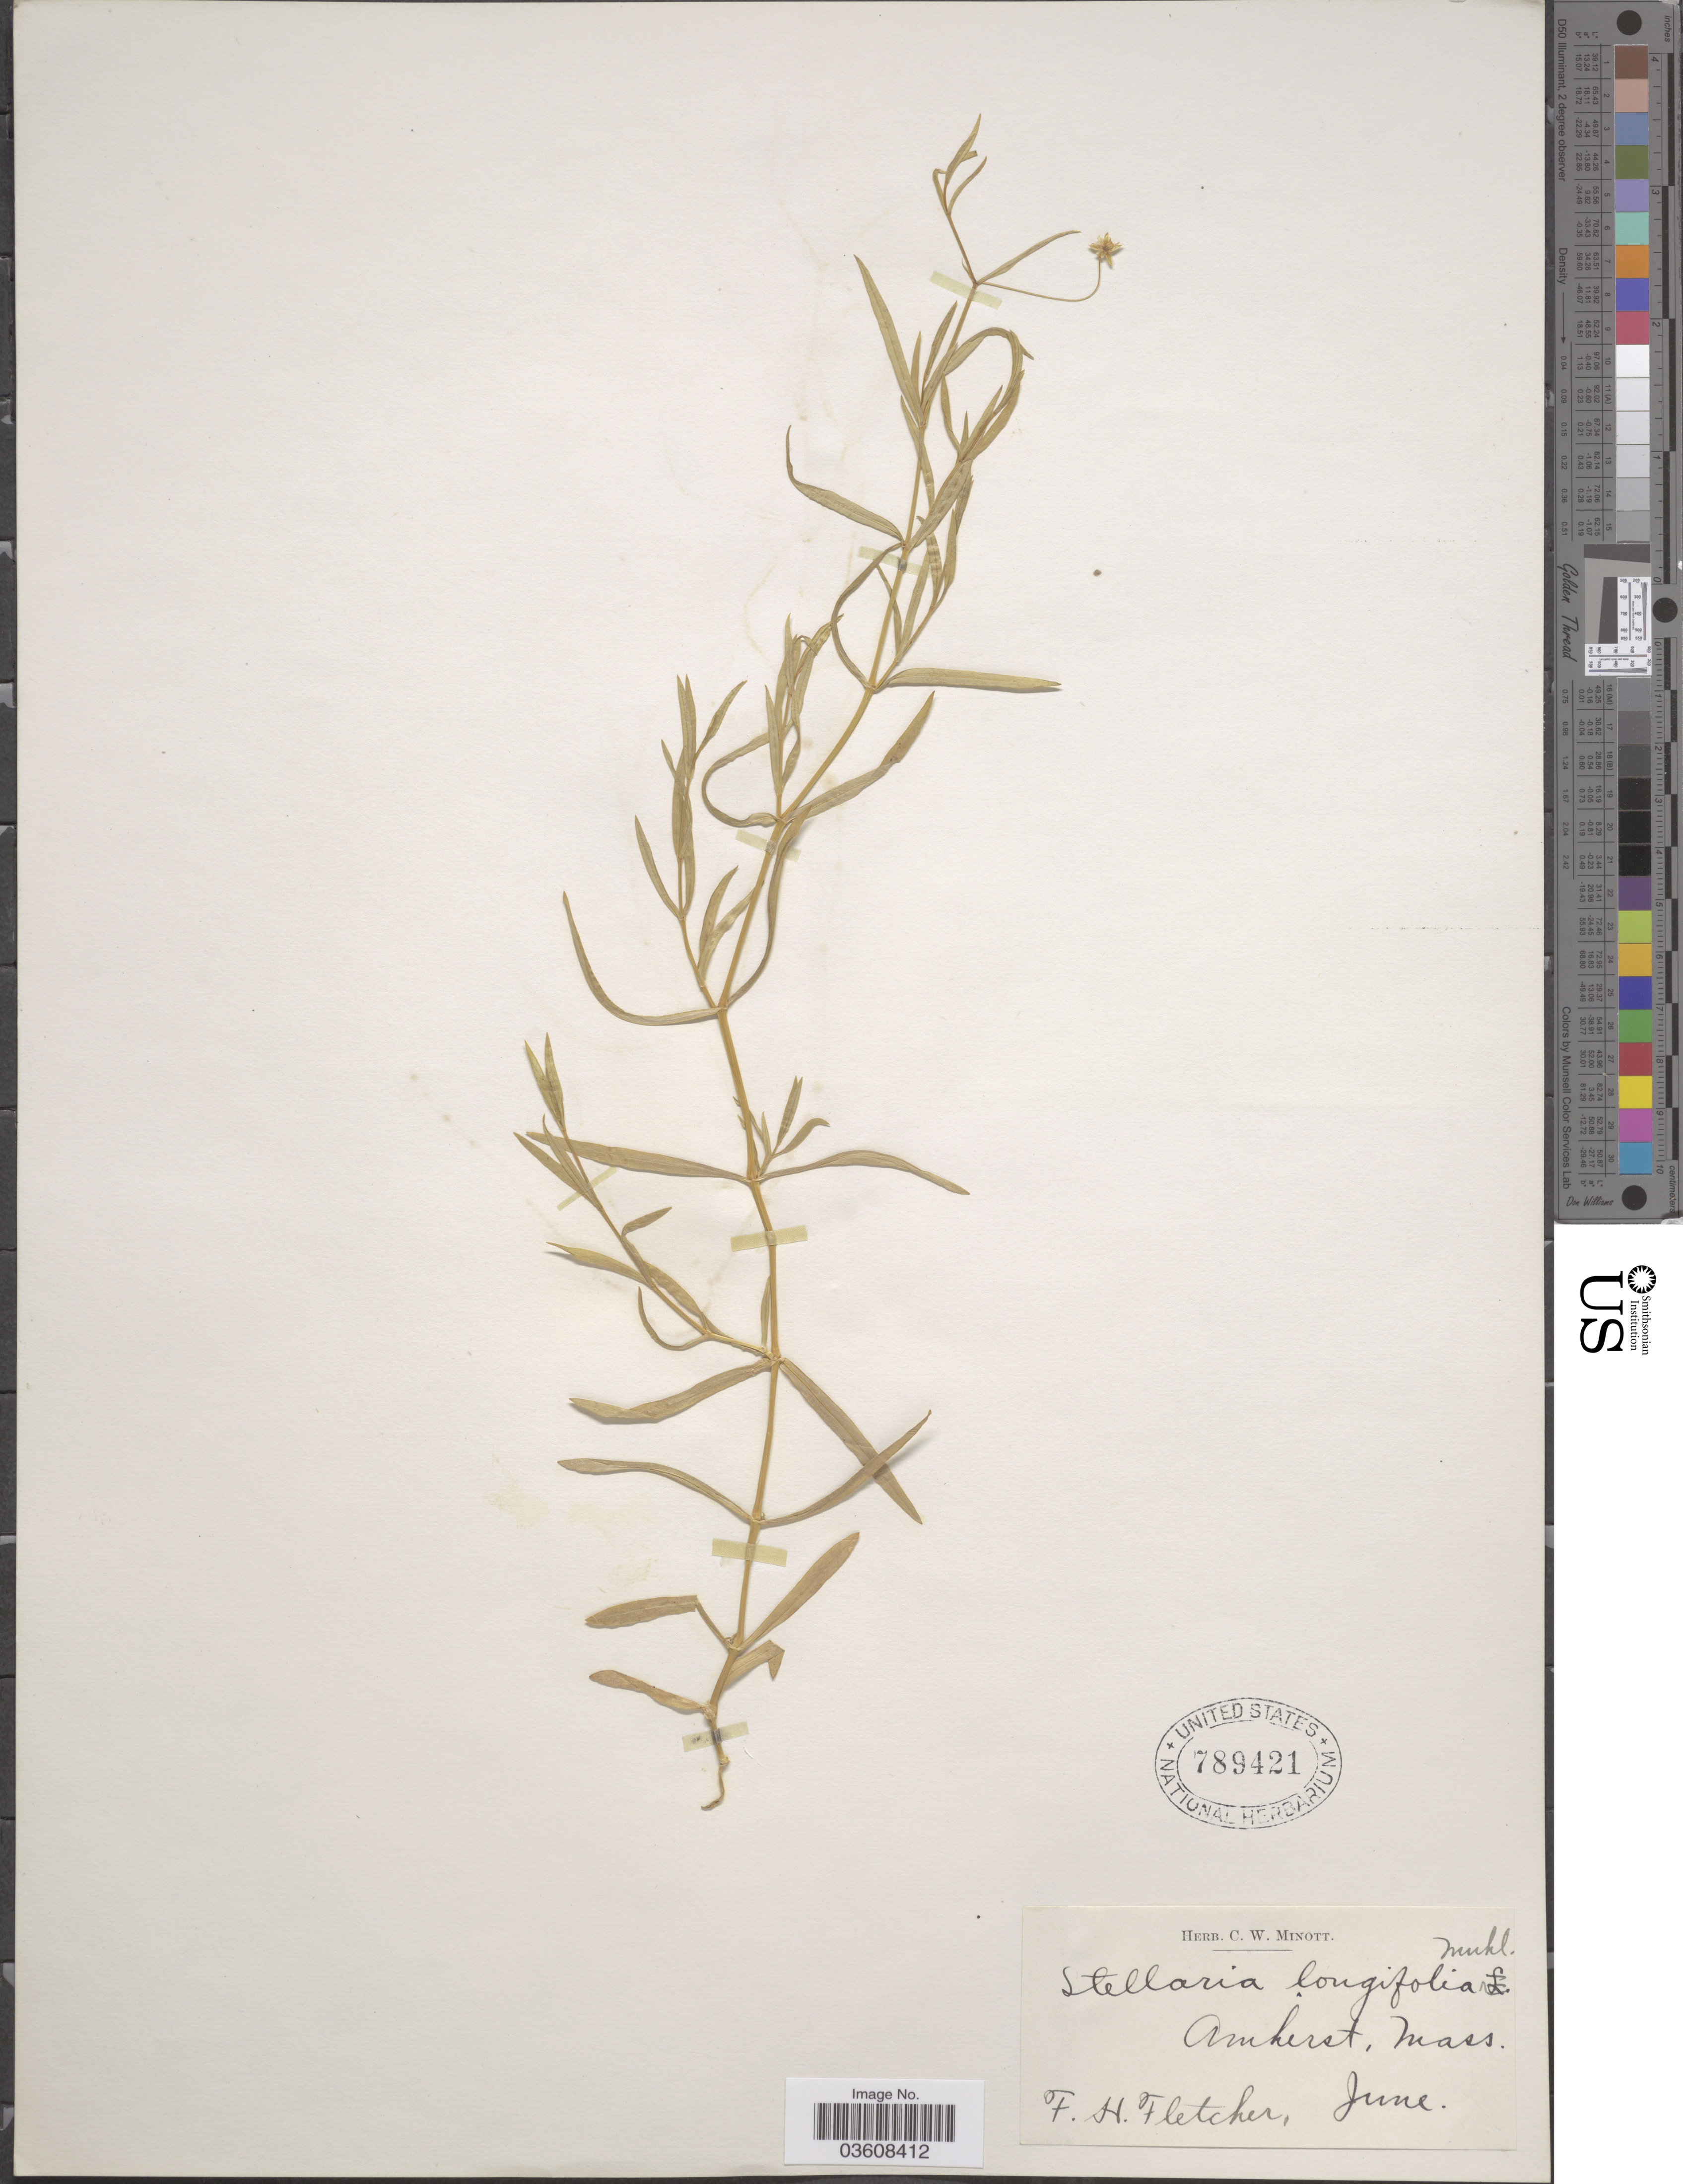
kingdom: Plantae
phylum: Tracheophyta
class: Magnoliopsida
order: Caryophyllales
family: Caryophyllaceae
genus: Stellaria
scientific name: Stellaria longifolia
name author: Muhl. ex Willd.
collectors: F. Fletcher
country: United States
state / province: Massachusetts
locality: Amherst.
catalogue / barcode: US 789421